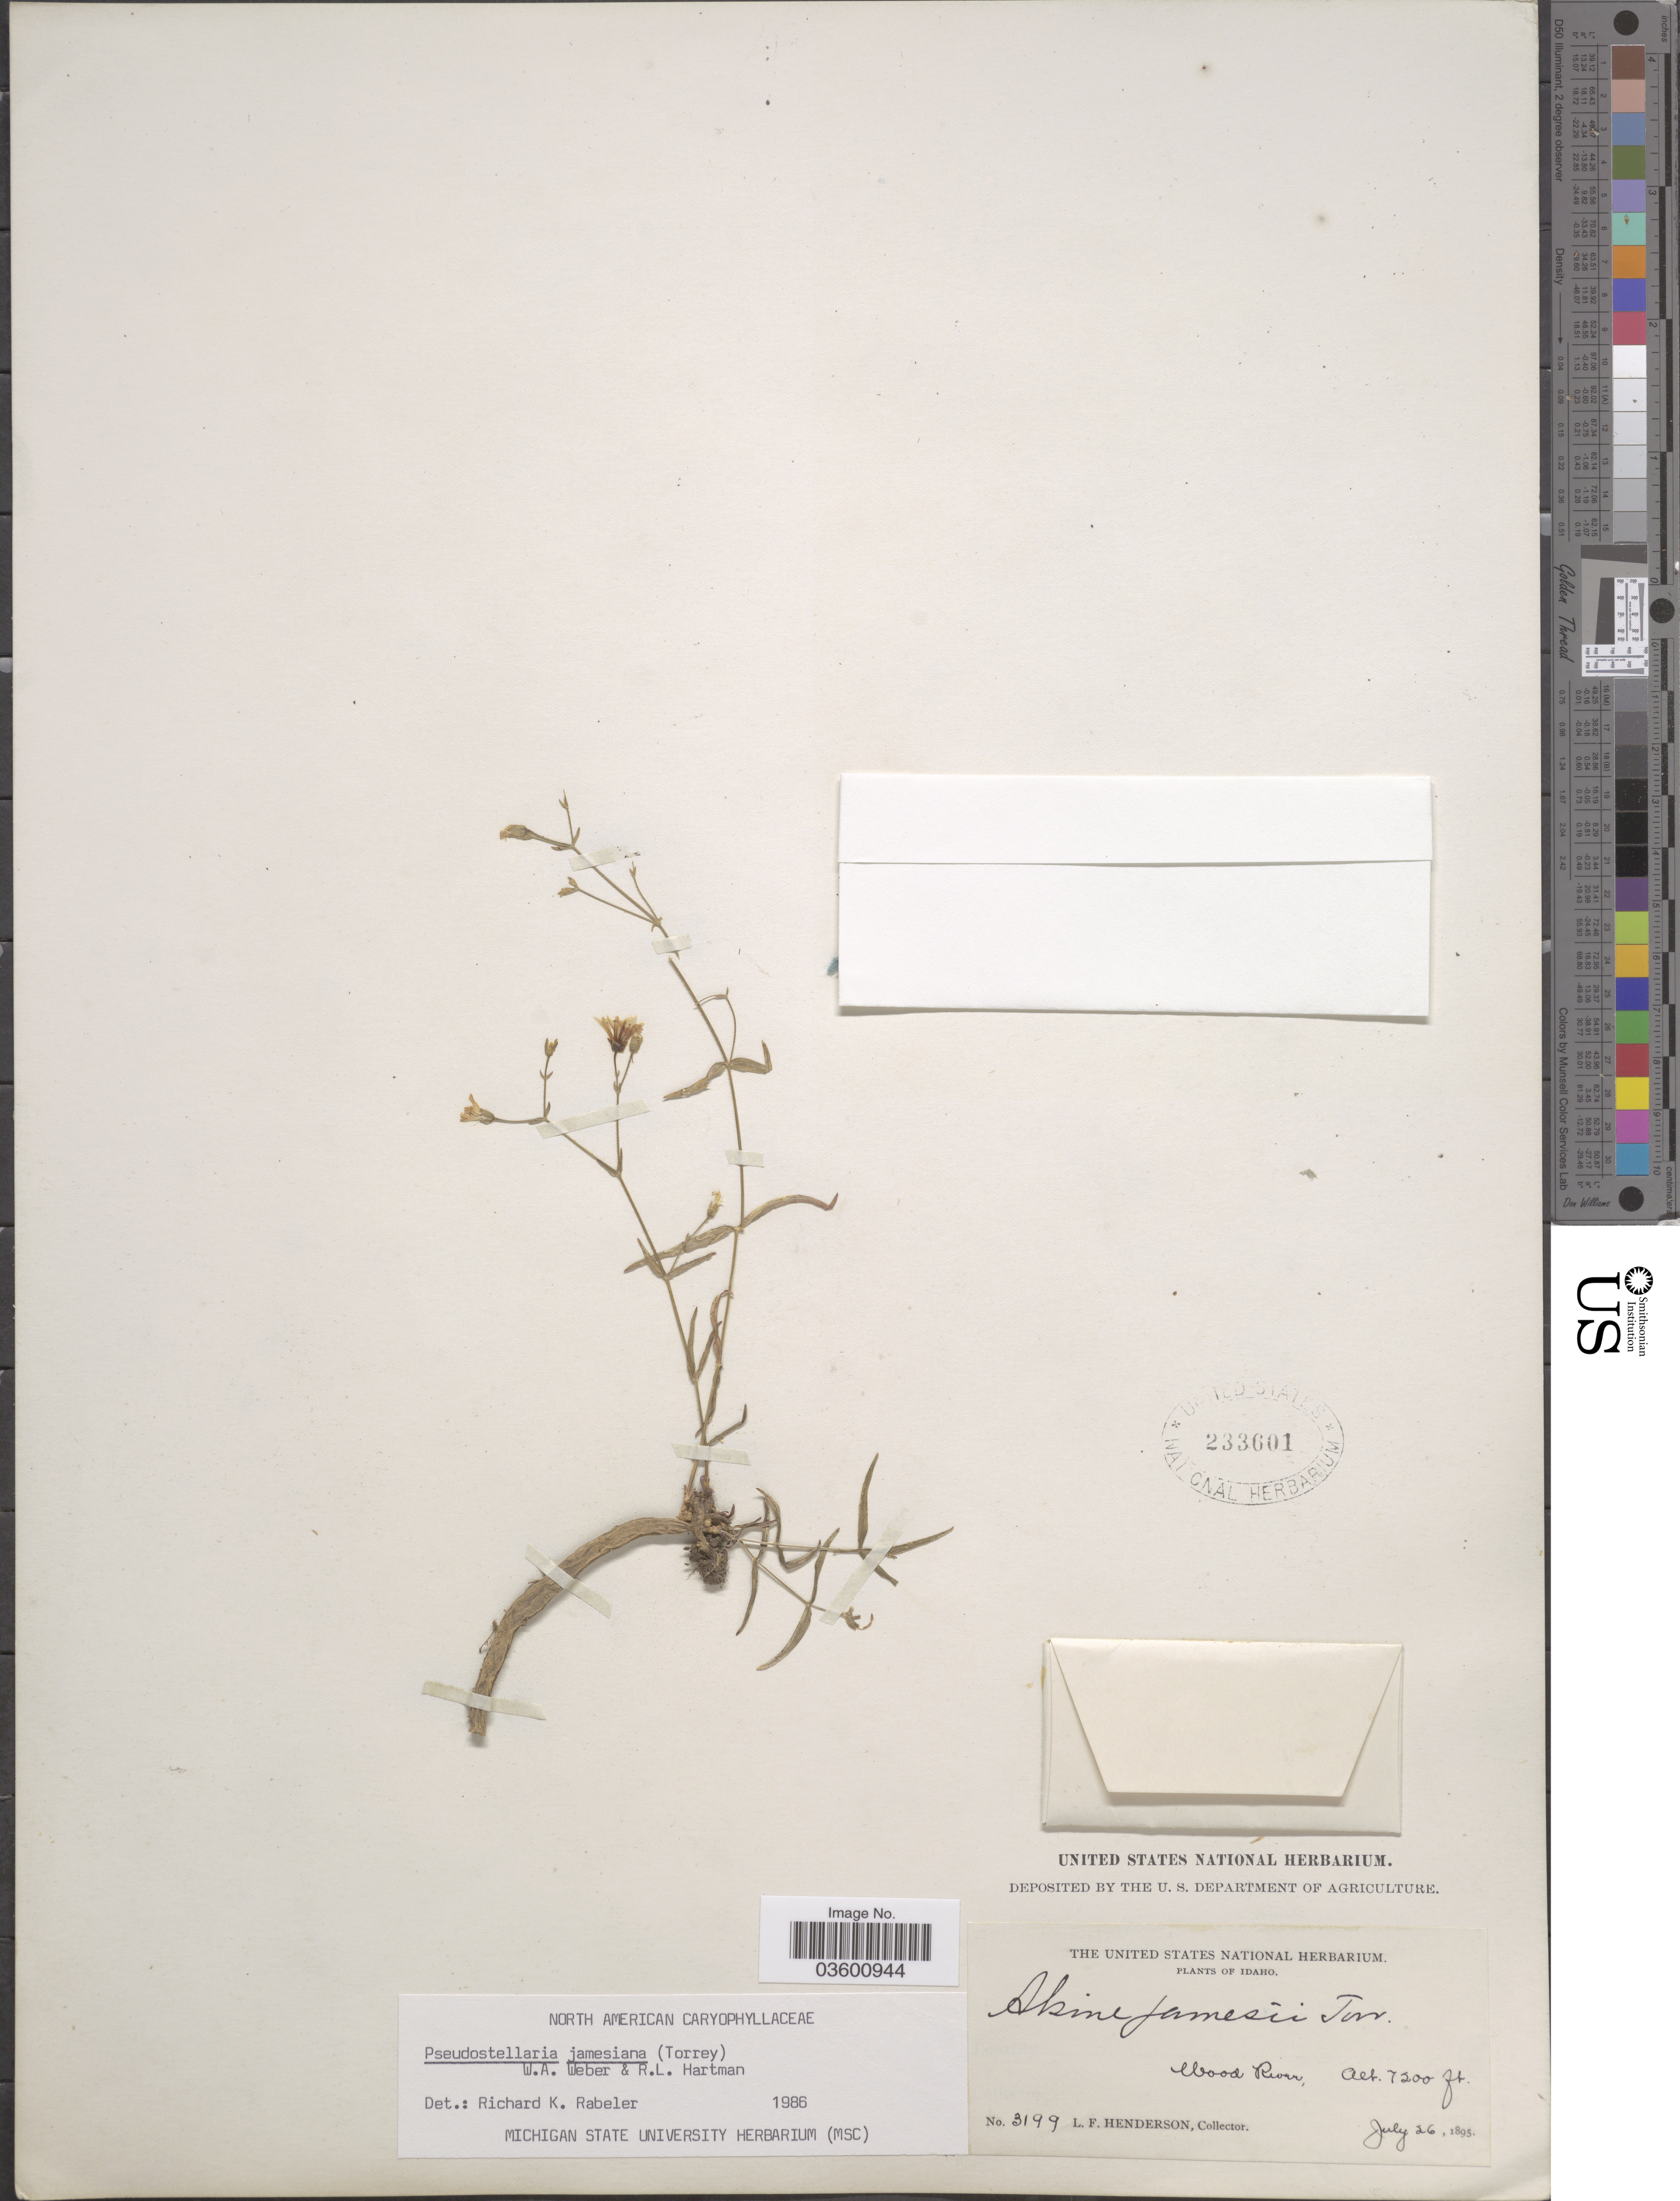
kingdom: Plantae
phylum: Tracheophyta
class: Magnoliopsida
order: Caryophyllales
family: Caryophyllaceae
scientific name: Torreyostellaria jamesiana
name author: (Torr.) Gang Yao et al.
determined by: Strong, M. T., (US), Smithsonian Institution - National Museum of Natural History (UNITED STATES)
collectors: L. Henderson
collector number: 3199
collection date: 1895-07-26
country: United States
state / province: Idaho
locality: Wood River.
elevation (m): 2195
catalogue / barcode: US 233601